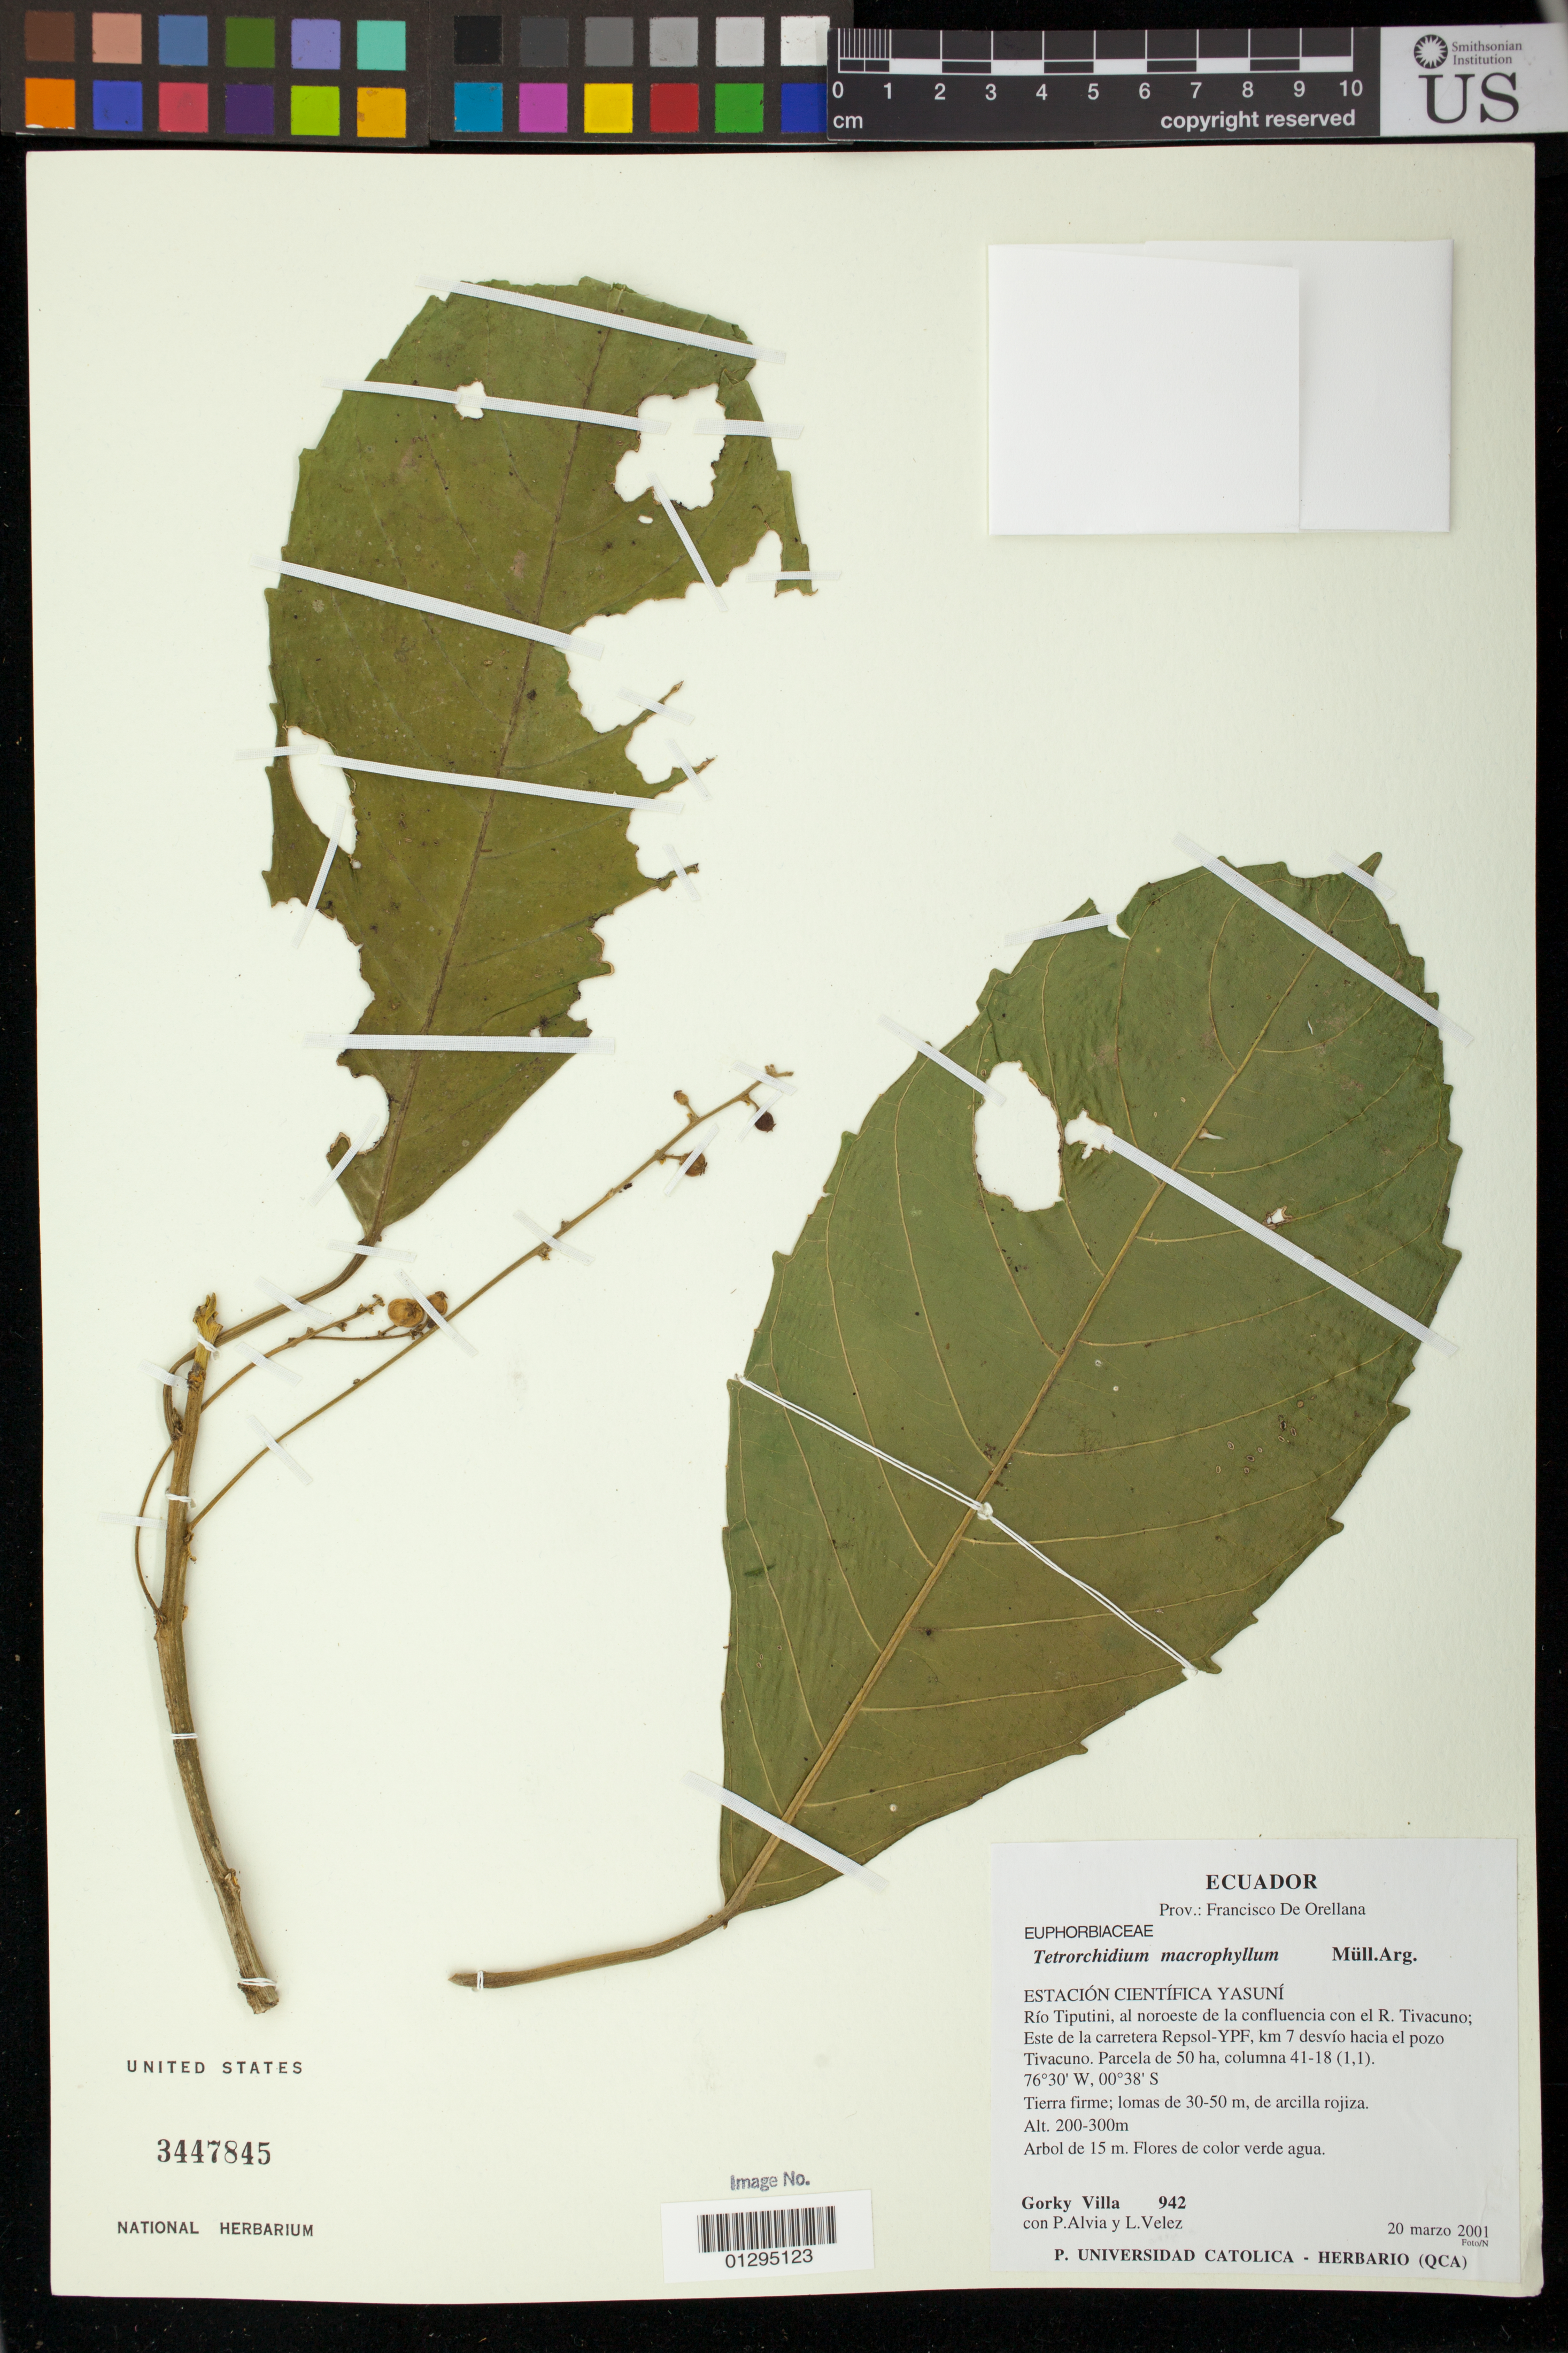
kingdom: Plantae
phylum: Tracheophyta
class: Magnoliopsida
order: Malpighiales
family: Euphorbiaceae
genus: Tetrorchidium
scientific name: Tetrorchidium macrophyllum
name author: Müll. Arg.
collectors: G. Villa, P. Alvia & L. Velez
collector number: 942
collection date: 2001-03-20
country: Ecuador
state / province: Orellana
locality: Estacion Cientifica Yasuni. Rio Tiputini, al noroeste de la confluencia con el R. Tivacuno; Este de la carretera Repsol-YPF, km 7 desvio hacia el pozo Tivacuno. Parcela de 50 ha, columna 41-18 (1,1).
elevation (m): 200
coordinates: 00°38'S, 76°30'W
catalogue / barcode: US 3447845